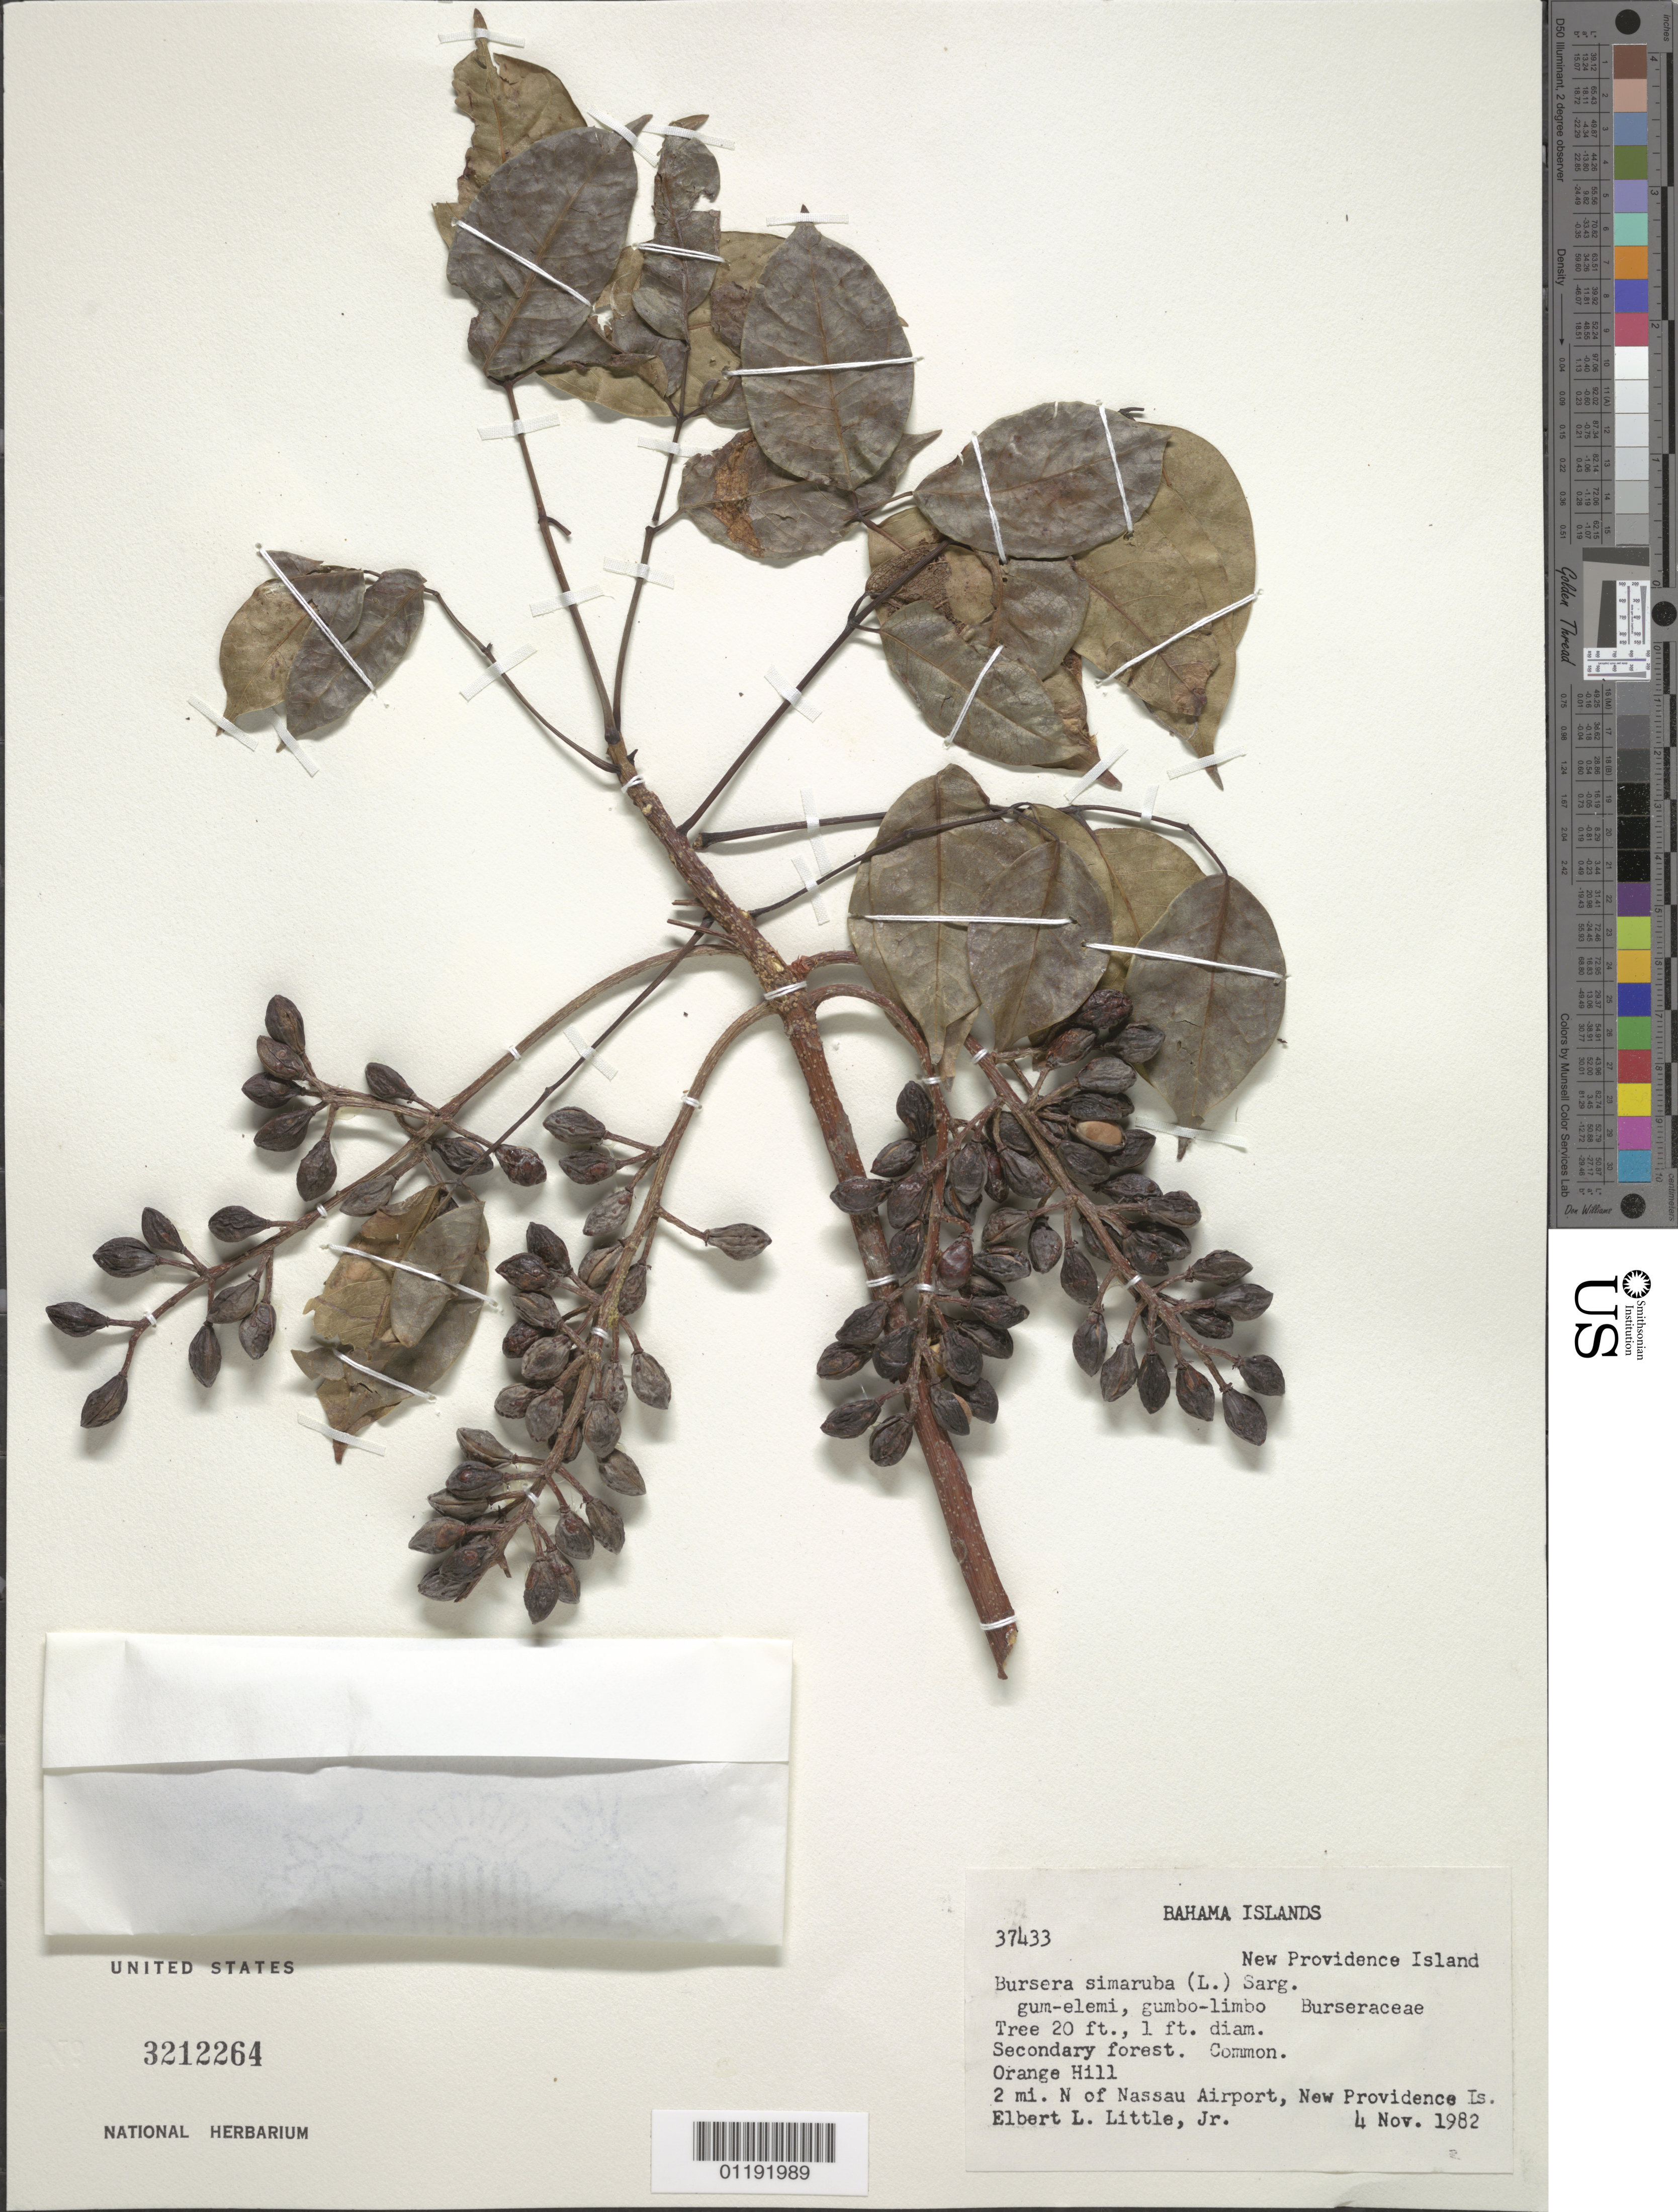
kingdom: Plantae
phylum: Tracheophyta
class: Magnoliopsida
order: Sapindales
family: Burseraceae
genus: Bursera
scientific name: Bursera simaruba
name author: (L.) Sarg.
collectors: E. L. Little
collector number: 37433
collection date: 1982-11-04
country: Bahamas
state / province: New Providence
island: New Providence Island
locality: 2 mi. N of nassau Airport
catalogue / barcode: US 3212264